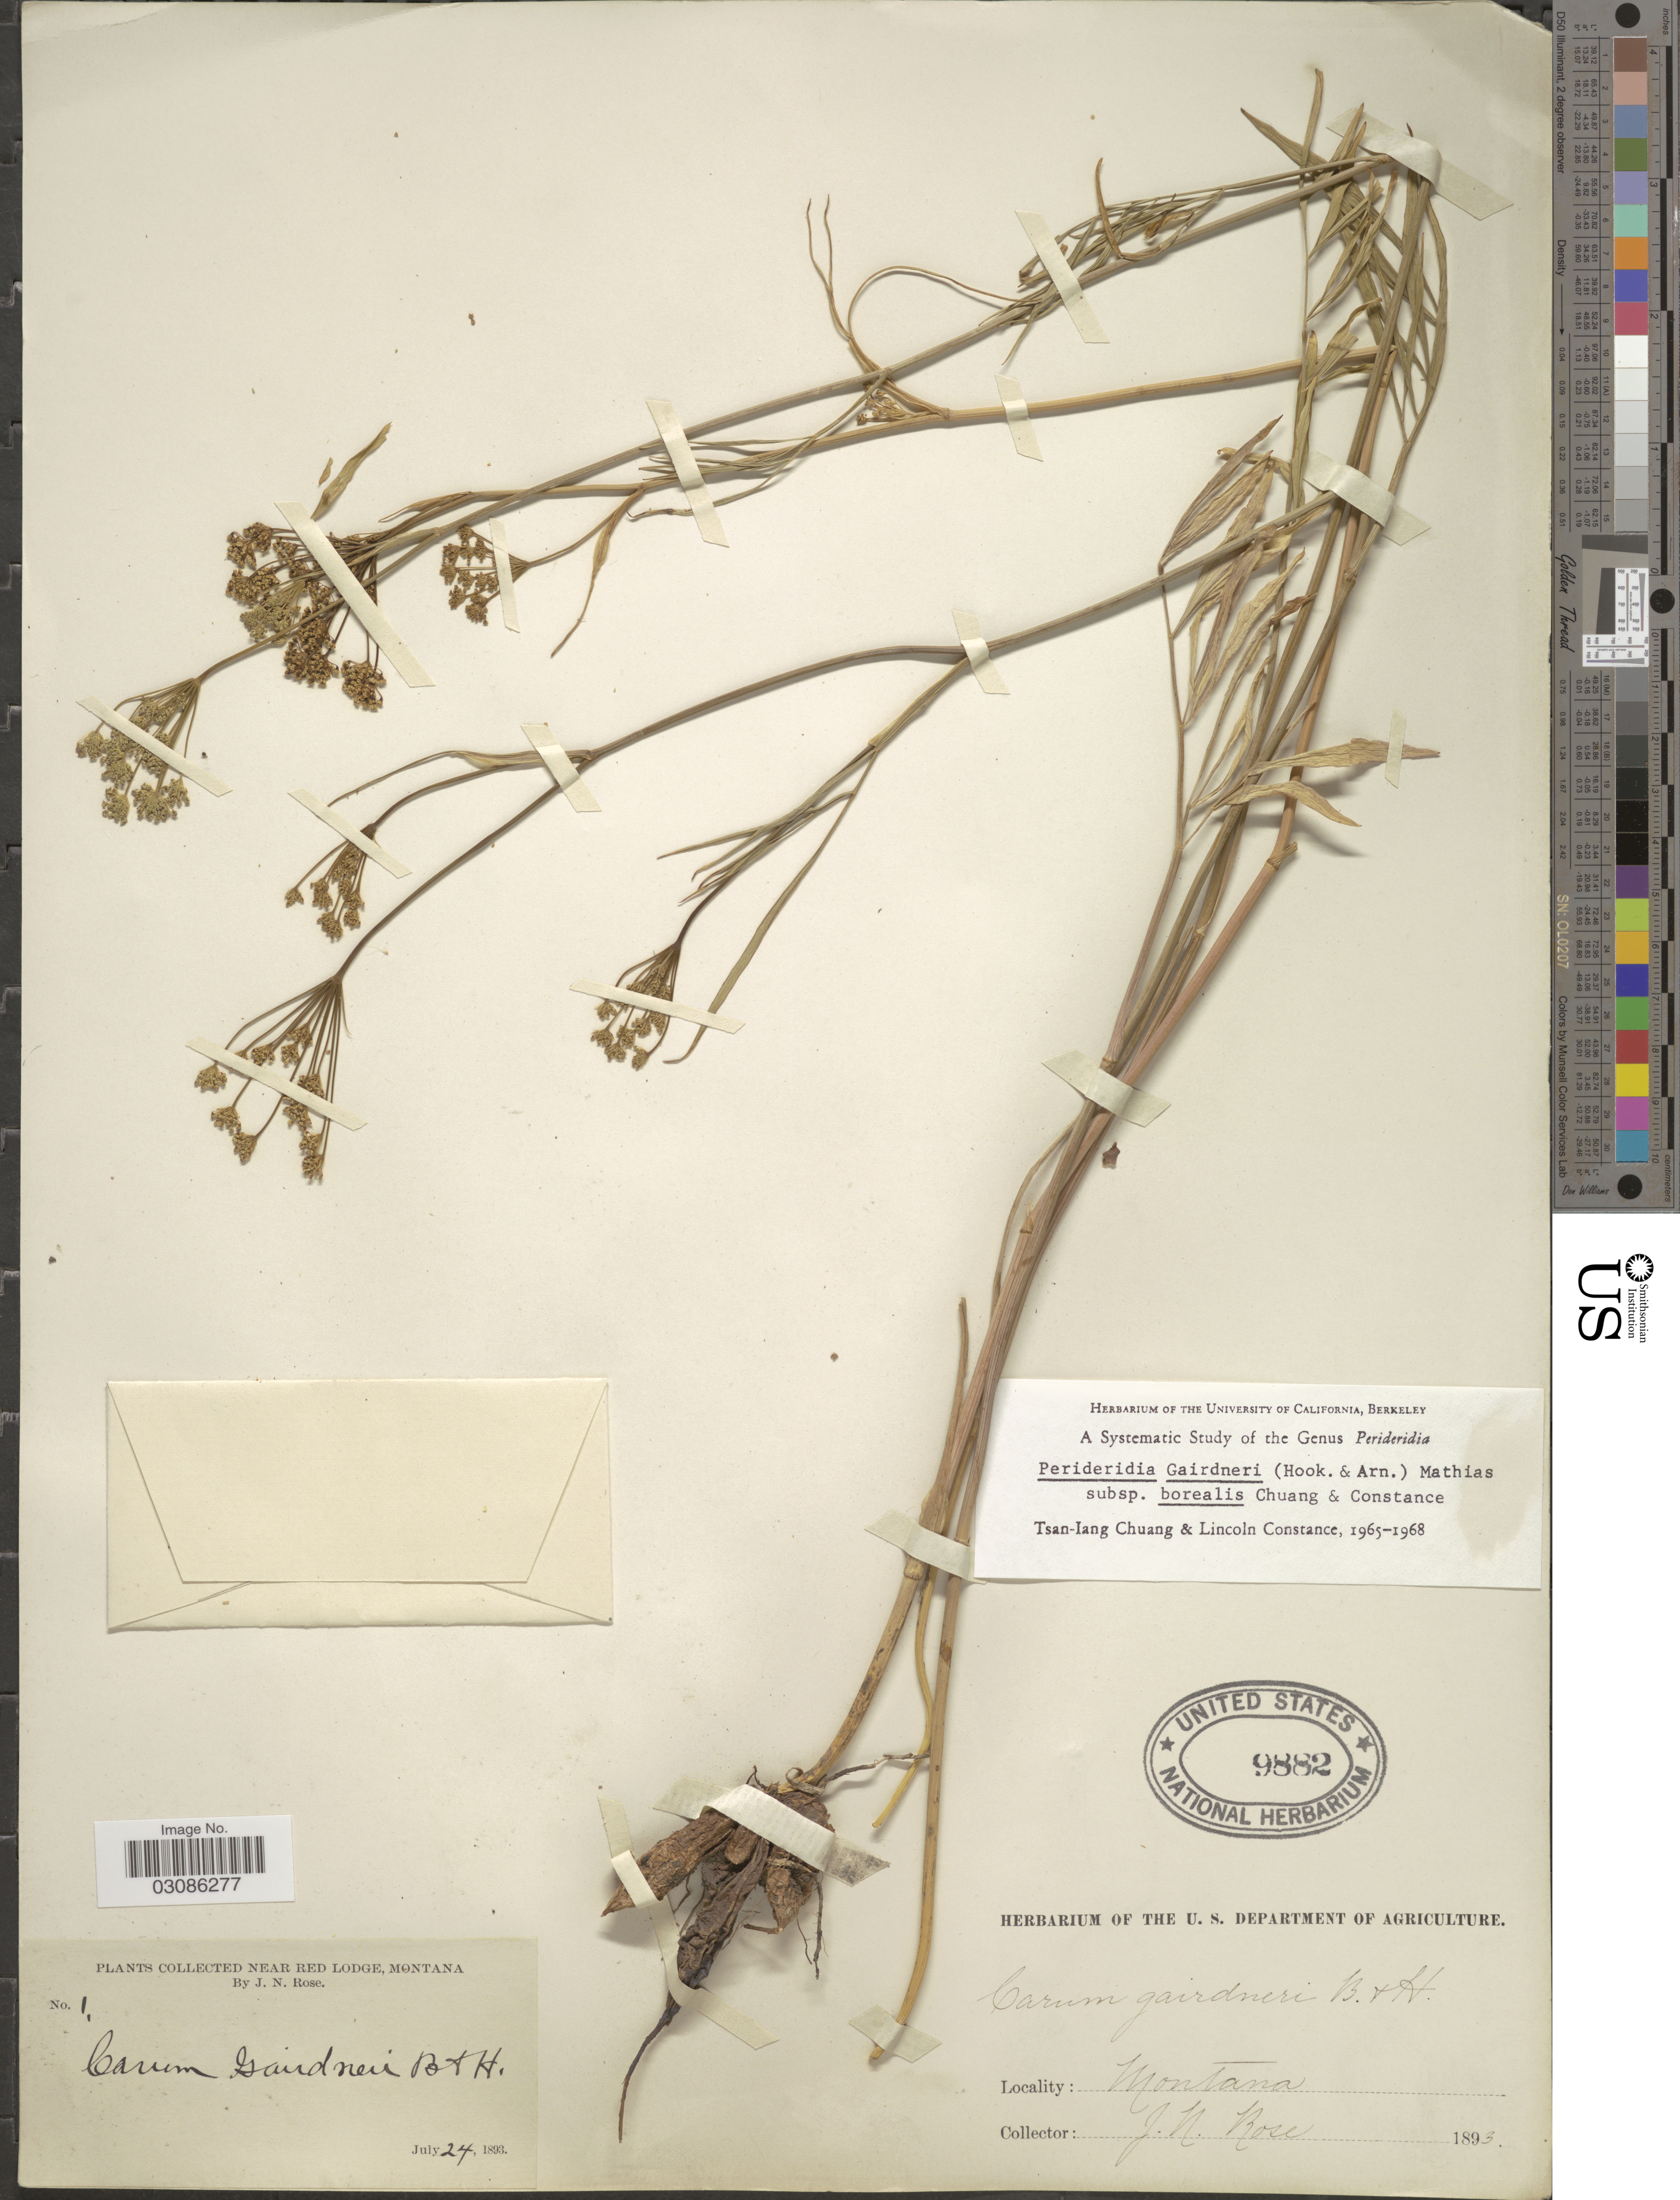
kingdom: Plantae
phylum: Tracheophyta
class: Magnoliopsida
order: Apiales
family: Apiaceae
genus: Perideridia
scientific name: Perideridia gairdneri subsp. borealis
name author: T.I. Chuang & Constance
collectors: J. N. Rose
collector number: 1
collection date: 1893-07-24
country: United States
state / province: Montana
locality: Near Red Lodge.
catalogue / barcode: US 9882